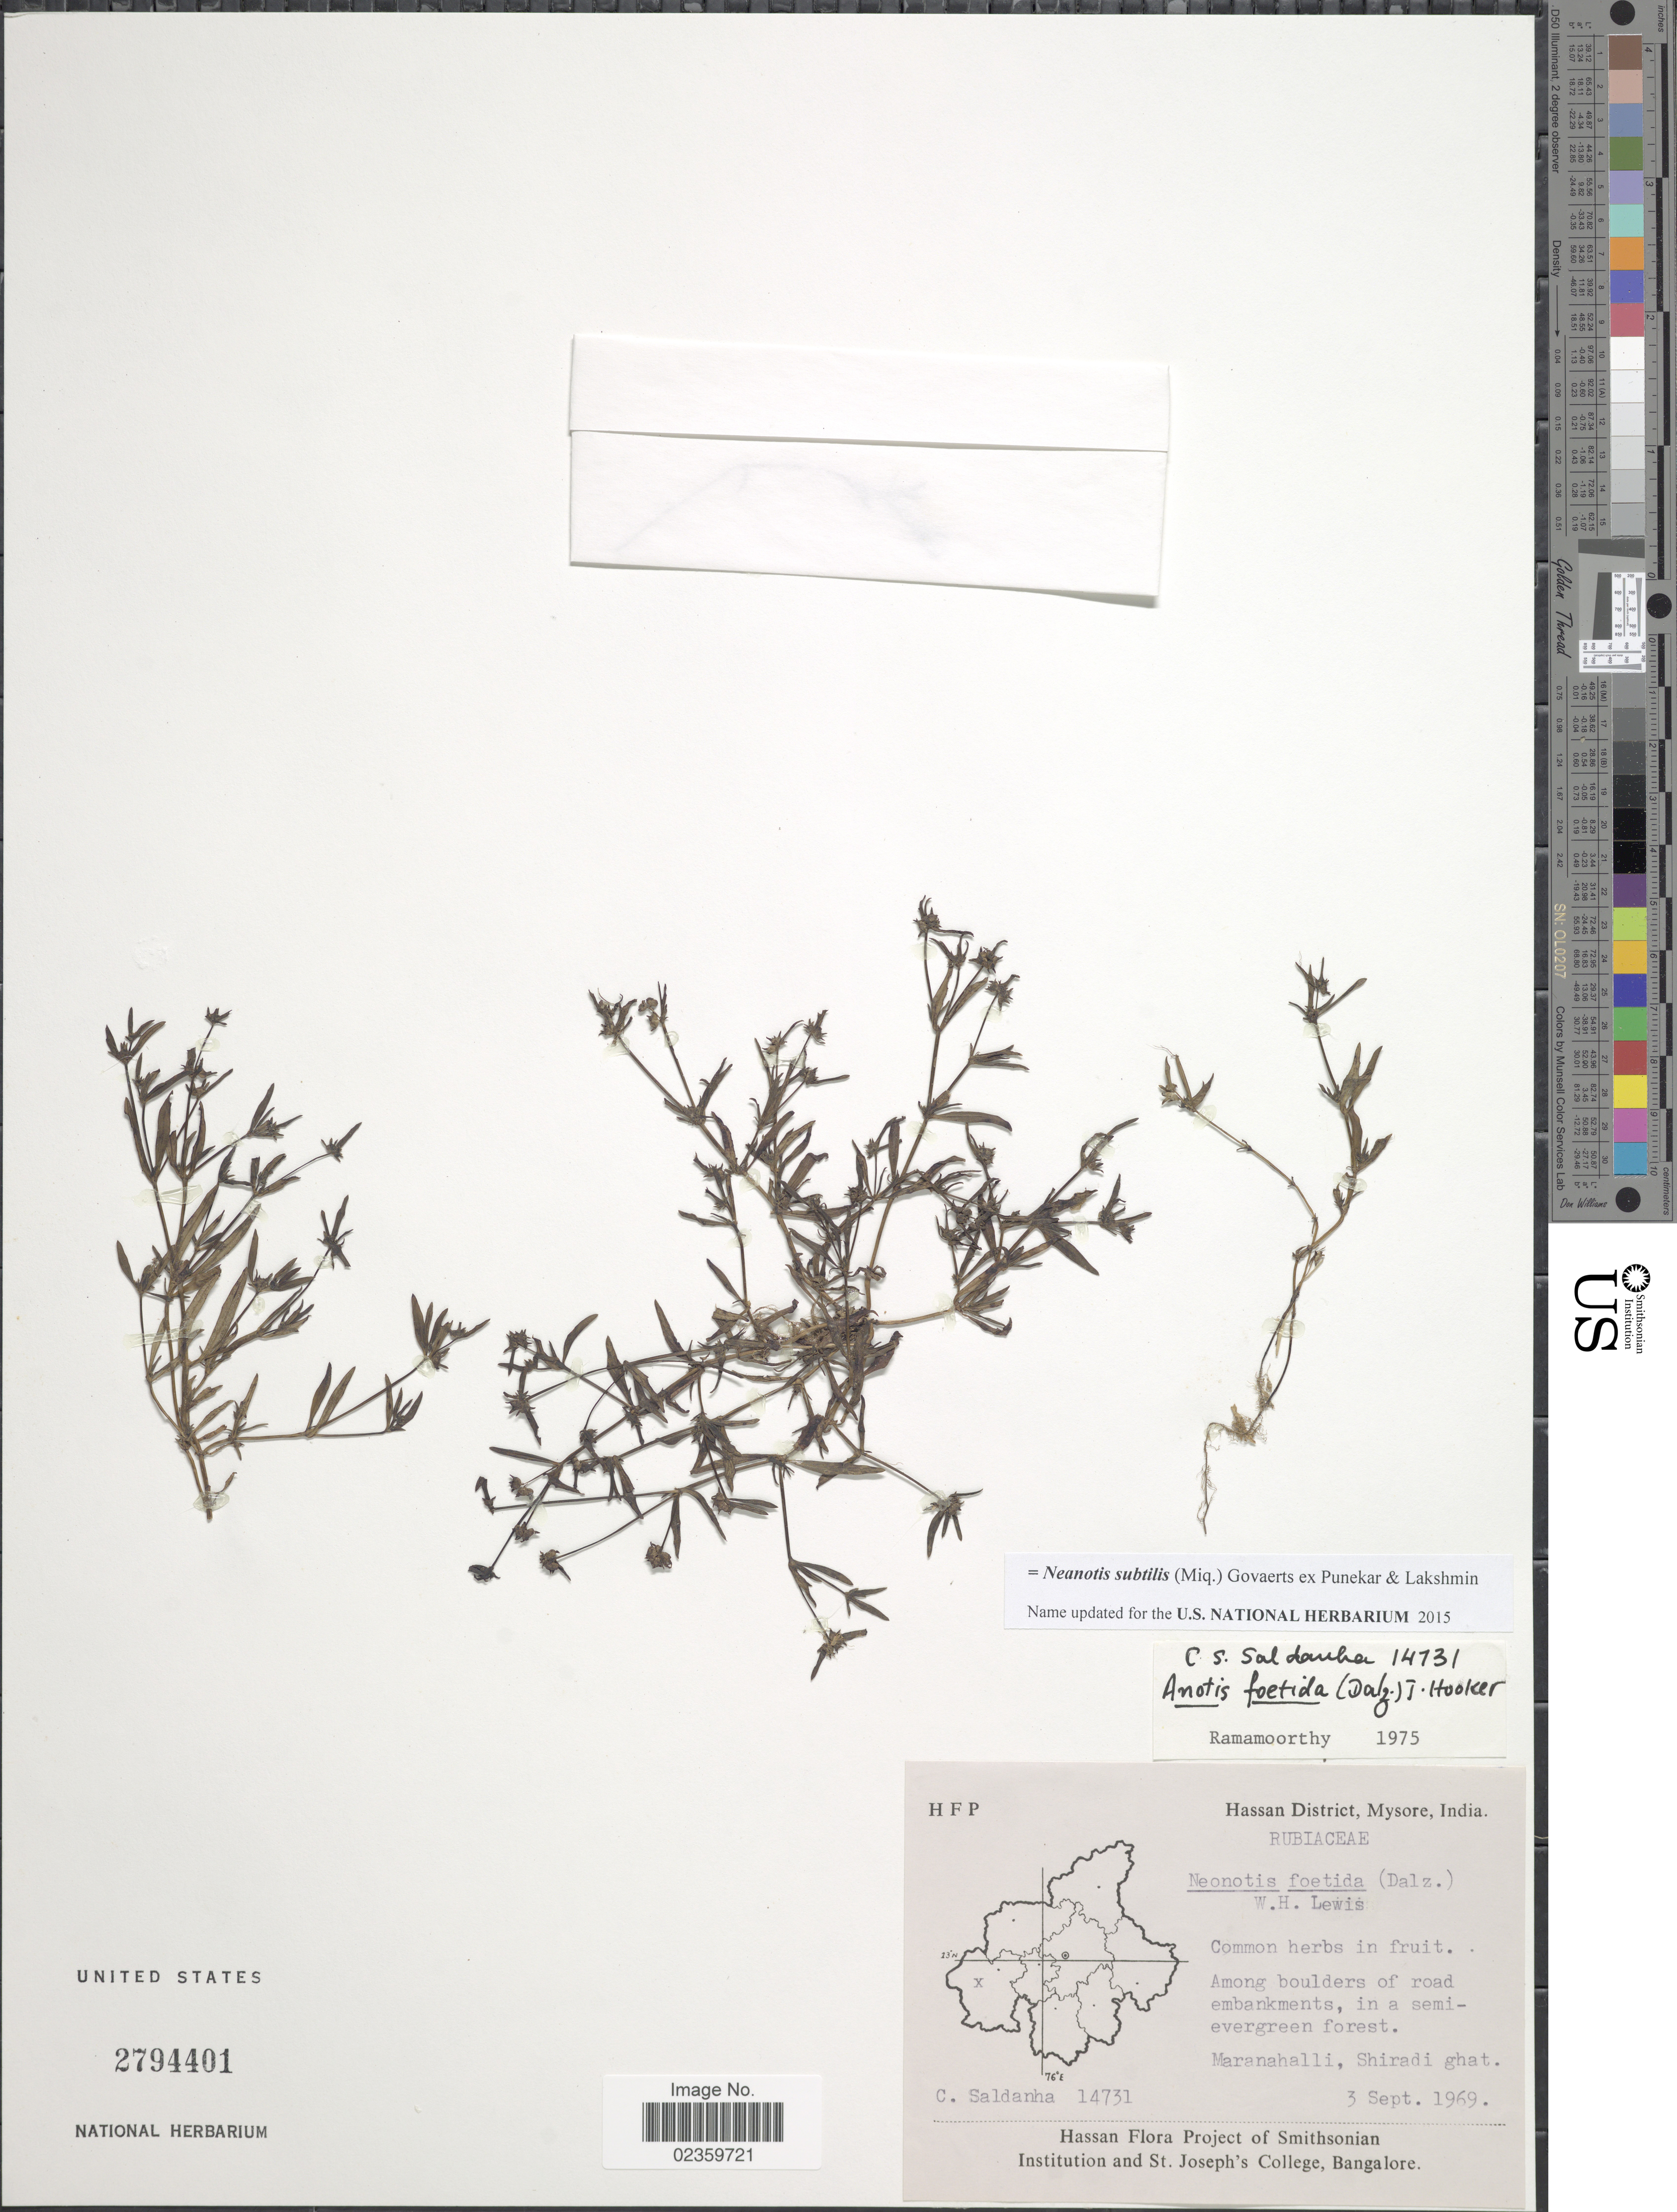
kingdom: Plantae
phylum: Tracheophyta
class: Magnoliopsida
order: Gentianales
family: Rubiaceae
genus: Neanotis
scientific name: Neanotis subtilis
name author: (Miq.) Govaerts ex Punekar & Lakshmin.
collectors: C. Saldanha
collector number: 14731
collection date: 1969-09-03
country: India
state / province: Karnataka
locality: Hassan District, Mysore, Maranahalli, Shiradi ghat.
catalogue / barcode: US 2794401